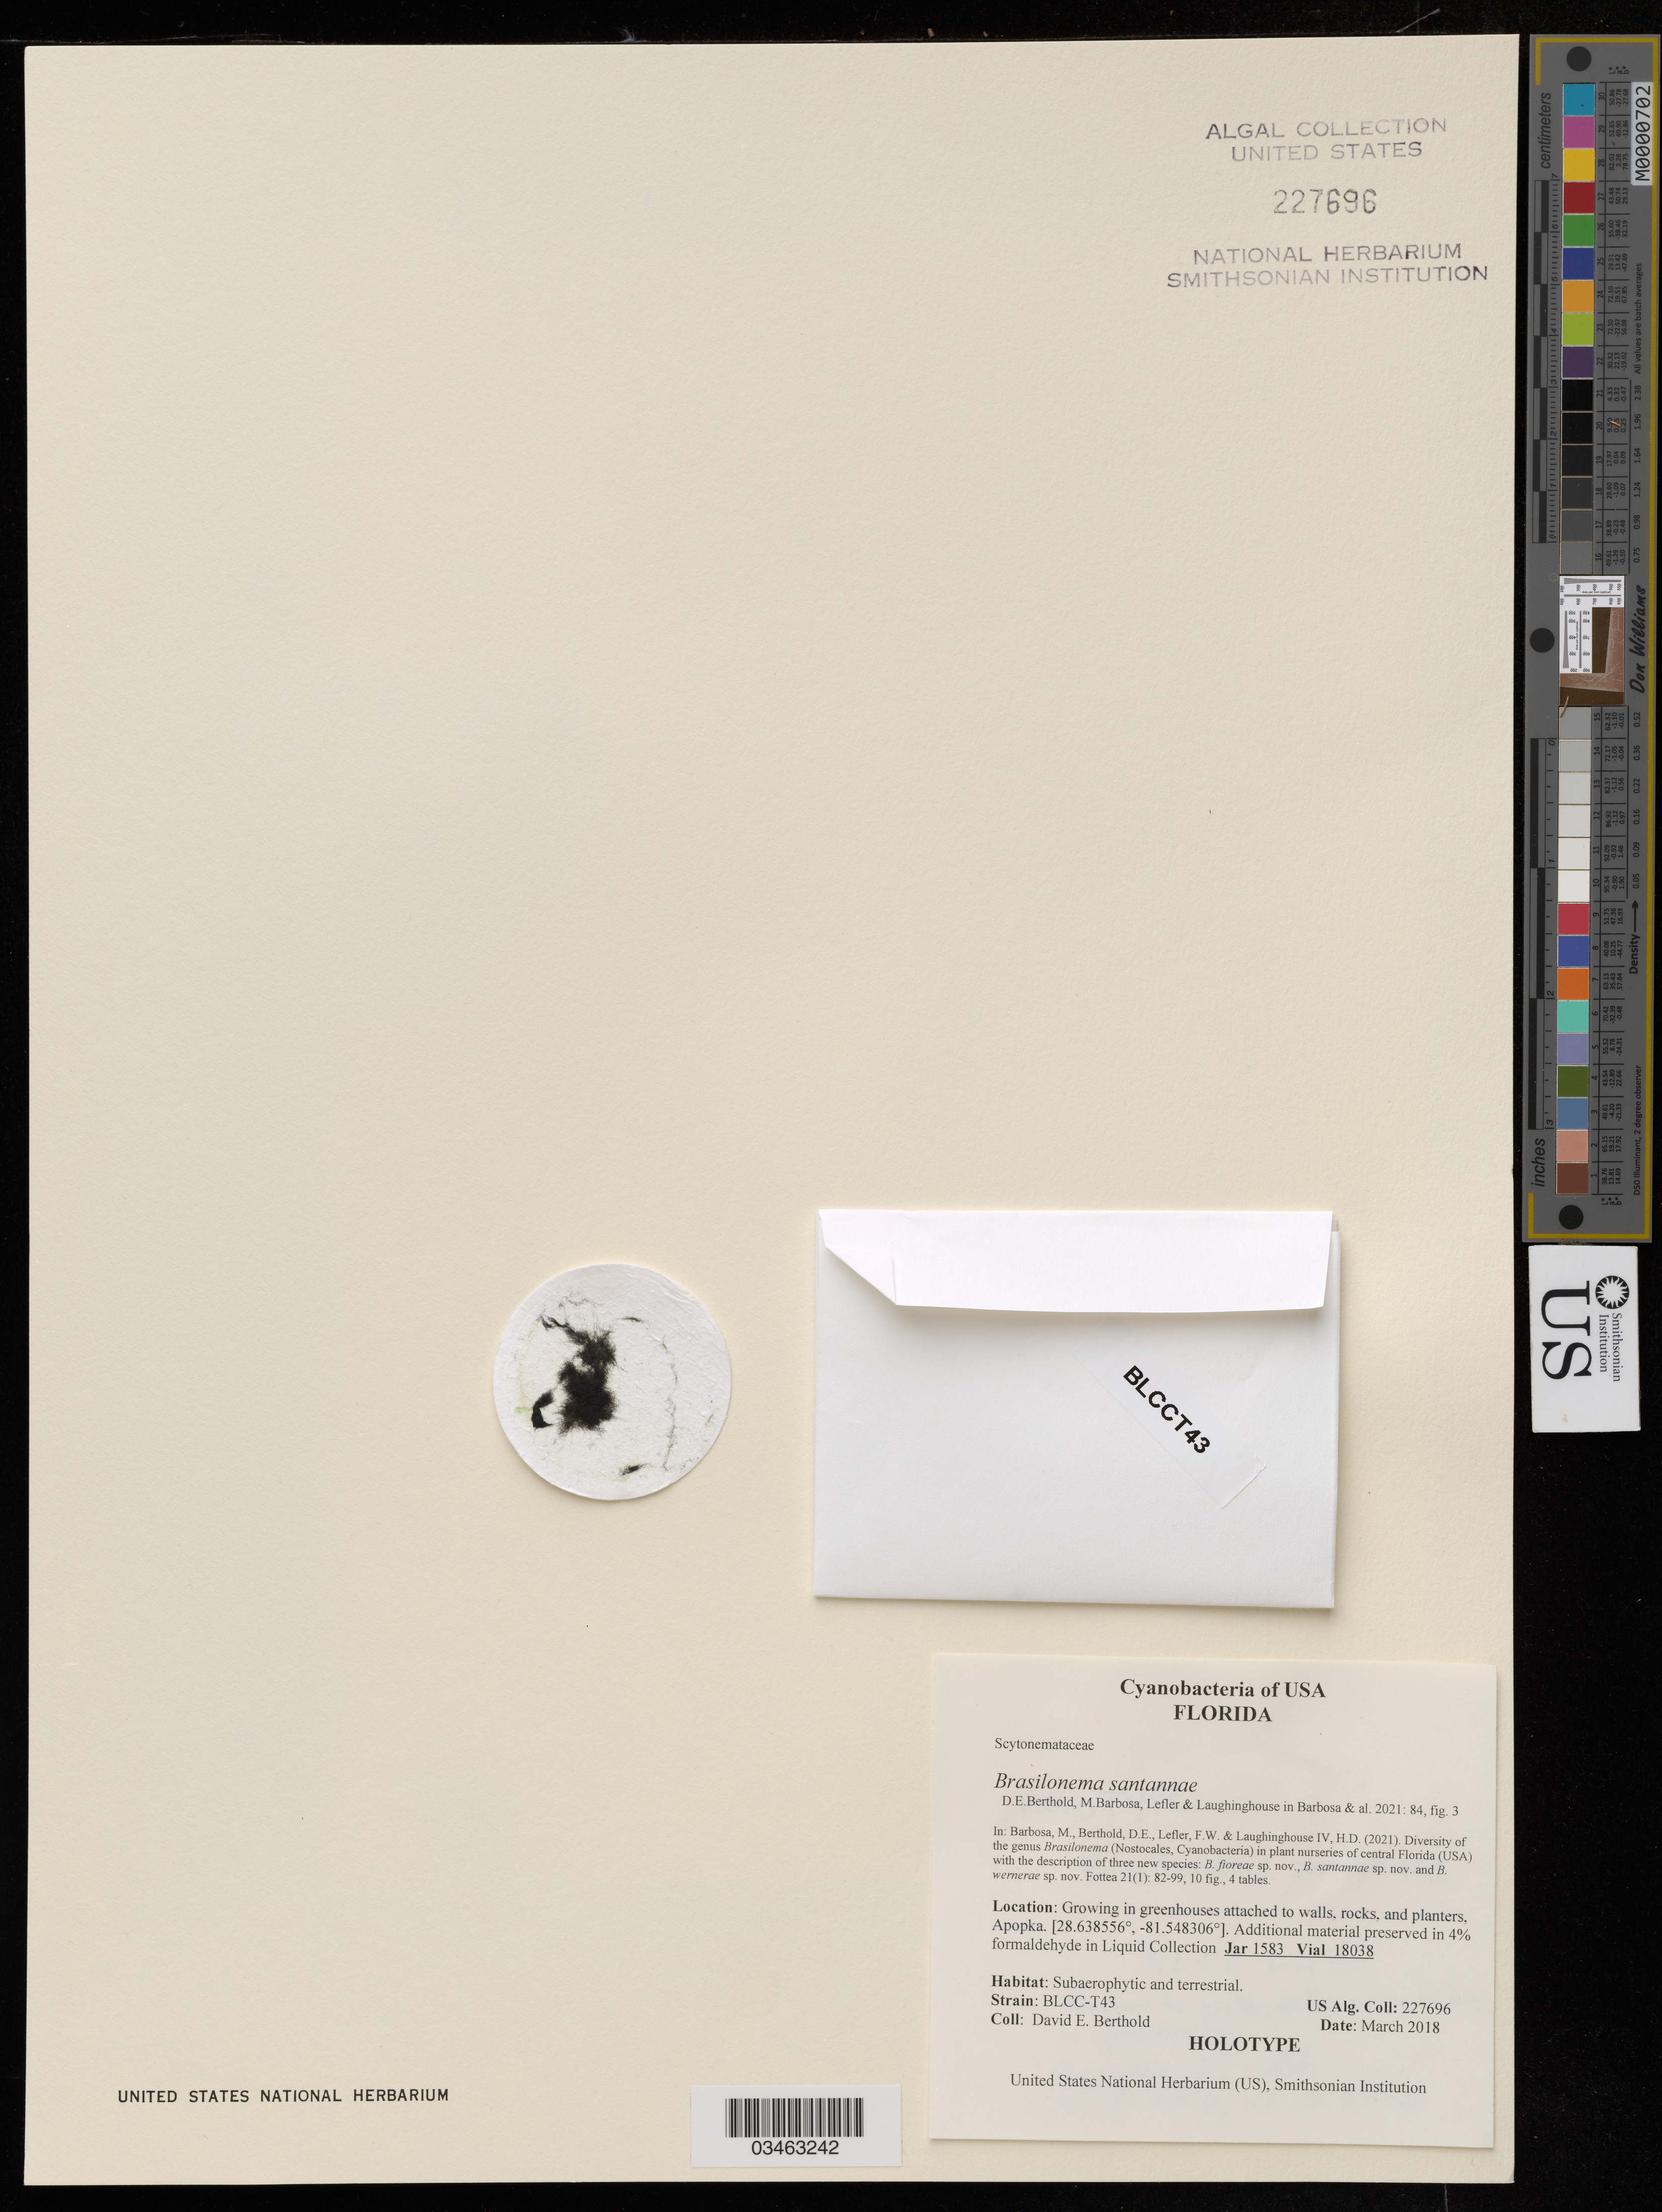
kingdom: Bacteria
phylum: Cyanobacteria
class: Cyanobacteriia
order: Cyanobacteriales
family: Nostocaceae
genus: Brasilonema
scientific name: Brasilonema santannae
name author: D.E. Berthold et al.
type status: Holotype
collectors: D. Berthold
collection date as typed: March 2018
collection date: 2018-03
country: United States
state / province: Florida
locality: Apopka. Growing in greenhouses attached to walls, rocks and planters.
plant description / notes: Additional material associated with type preserved in 4% formaldehyde in liquid collection.; Strain BLCC-T43.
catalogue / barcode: US 227696